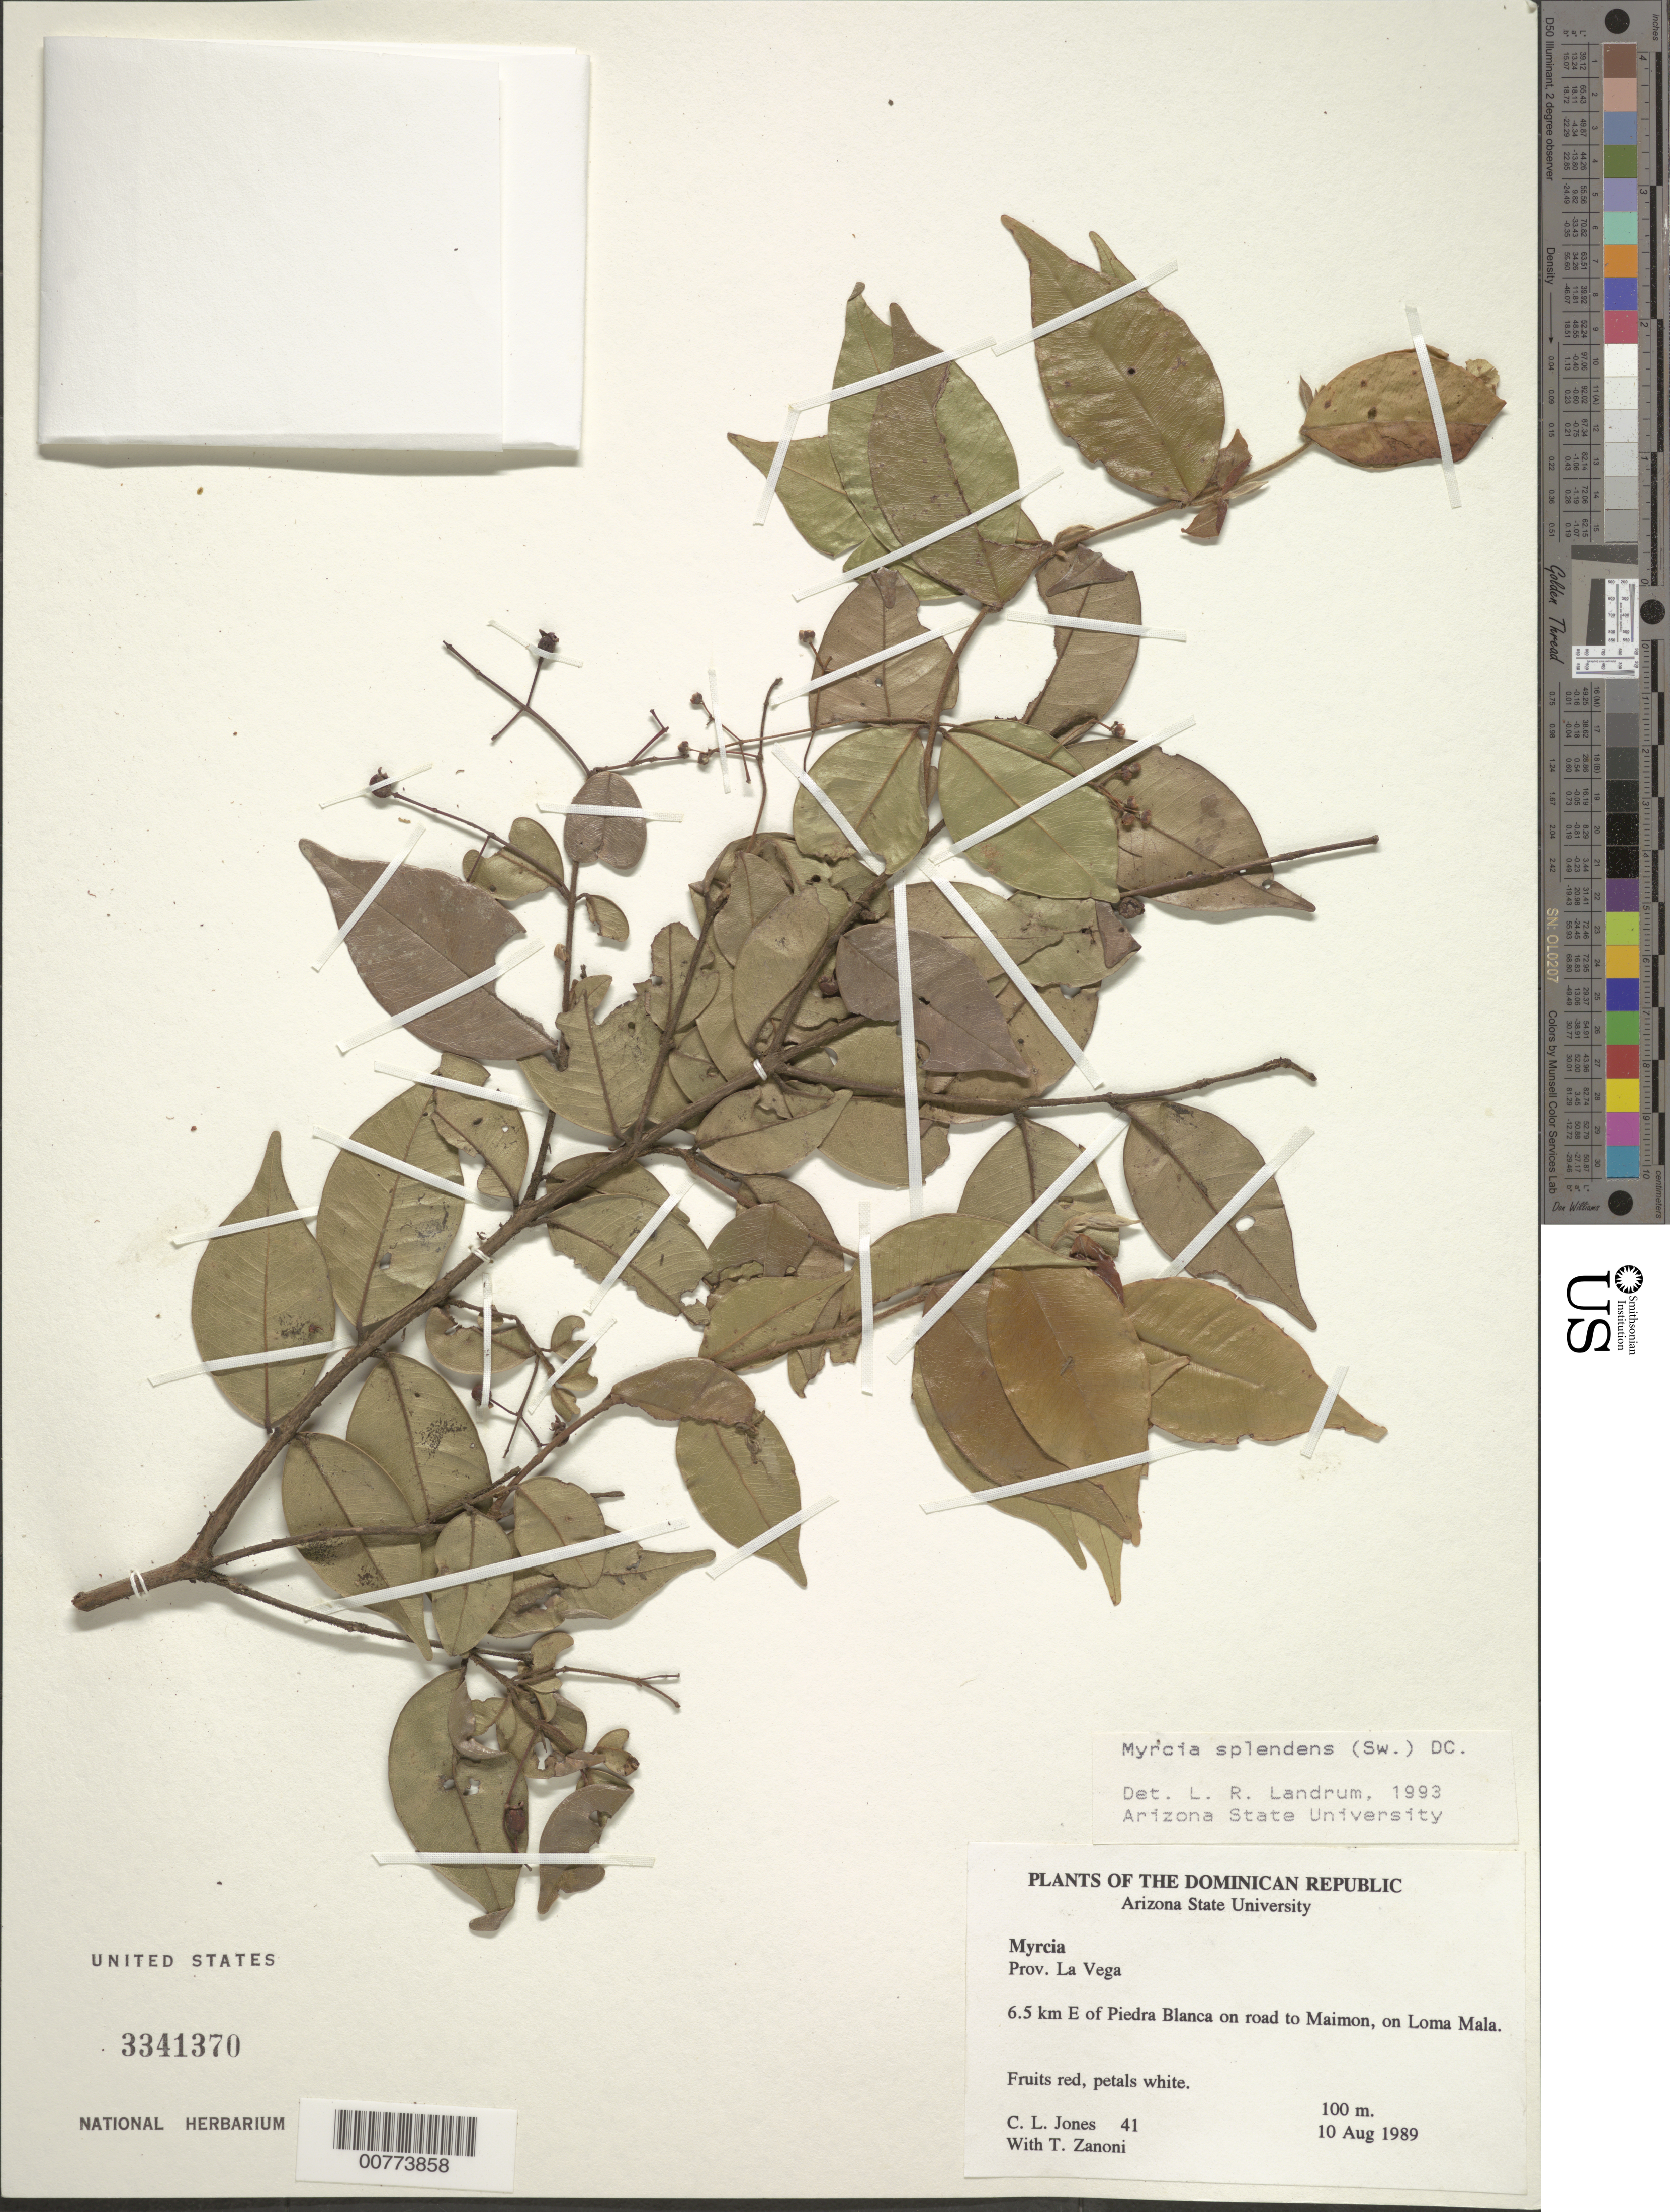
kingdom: Plantae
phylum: Tracheophyta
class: Magnoliopsida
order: Myrtales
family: Myrtaceae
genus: Myrcia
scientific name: Myrcia splendens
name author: (Sw.) DC.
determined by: Landrum, L. R.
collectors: C. L. Jones & T. A. Zanoni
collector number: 41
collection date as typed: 10 Aug 1989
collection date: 1989-08-10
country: Dominican Republic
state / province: La Vega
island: Hispaniola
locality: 6.5 km E of Piedra Blanca on road to Maimón, on Loma Mala.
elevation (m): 100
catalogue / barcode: US 3341370